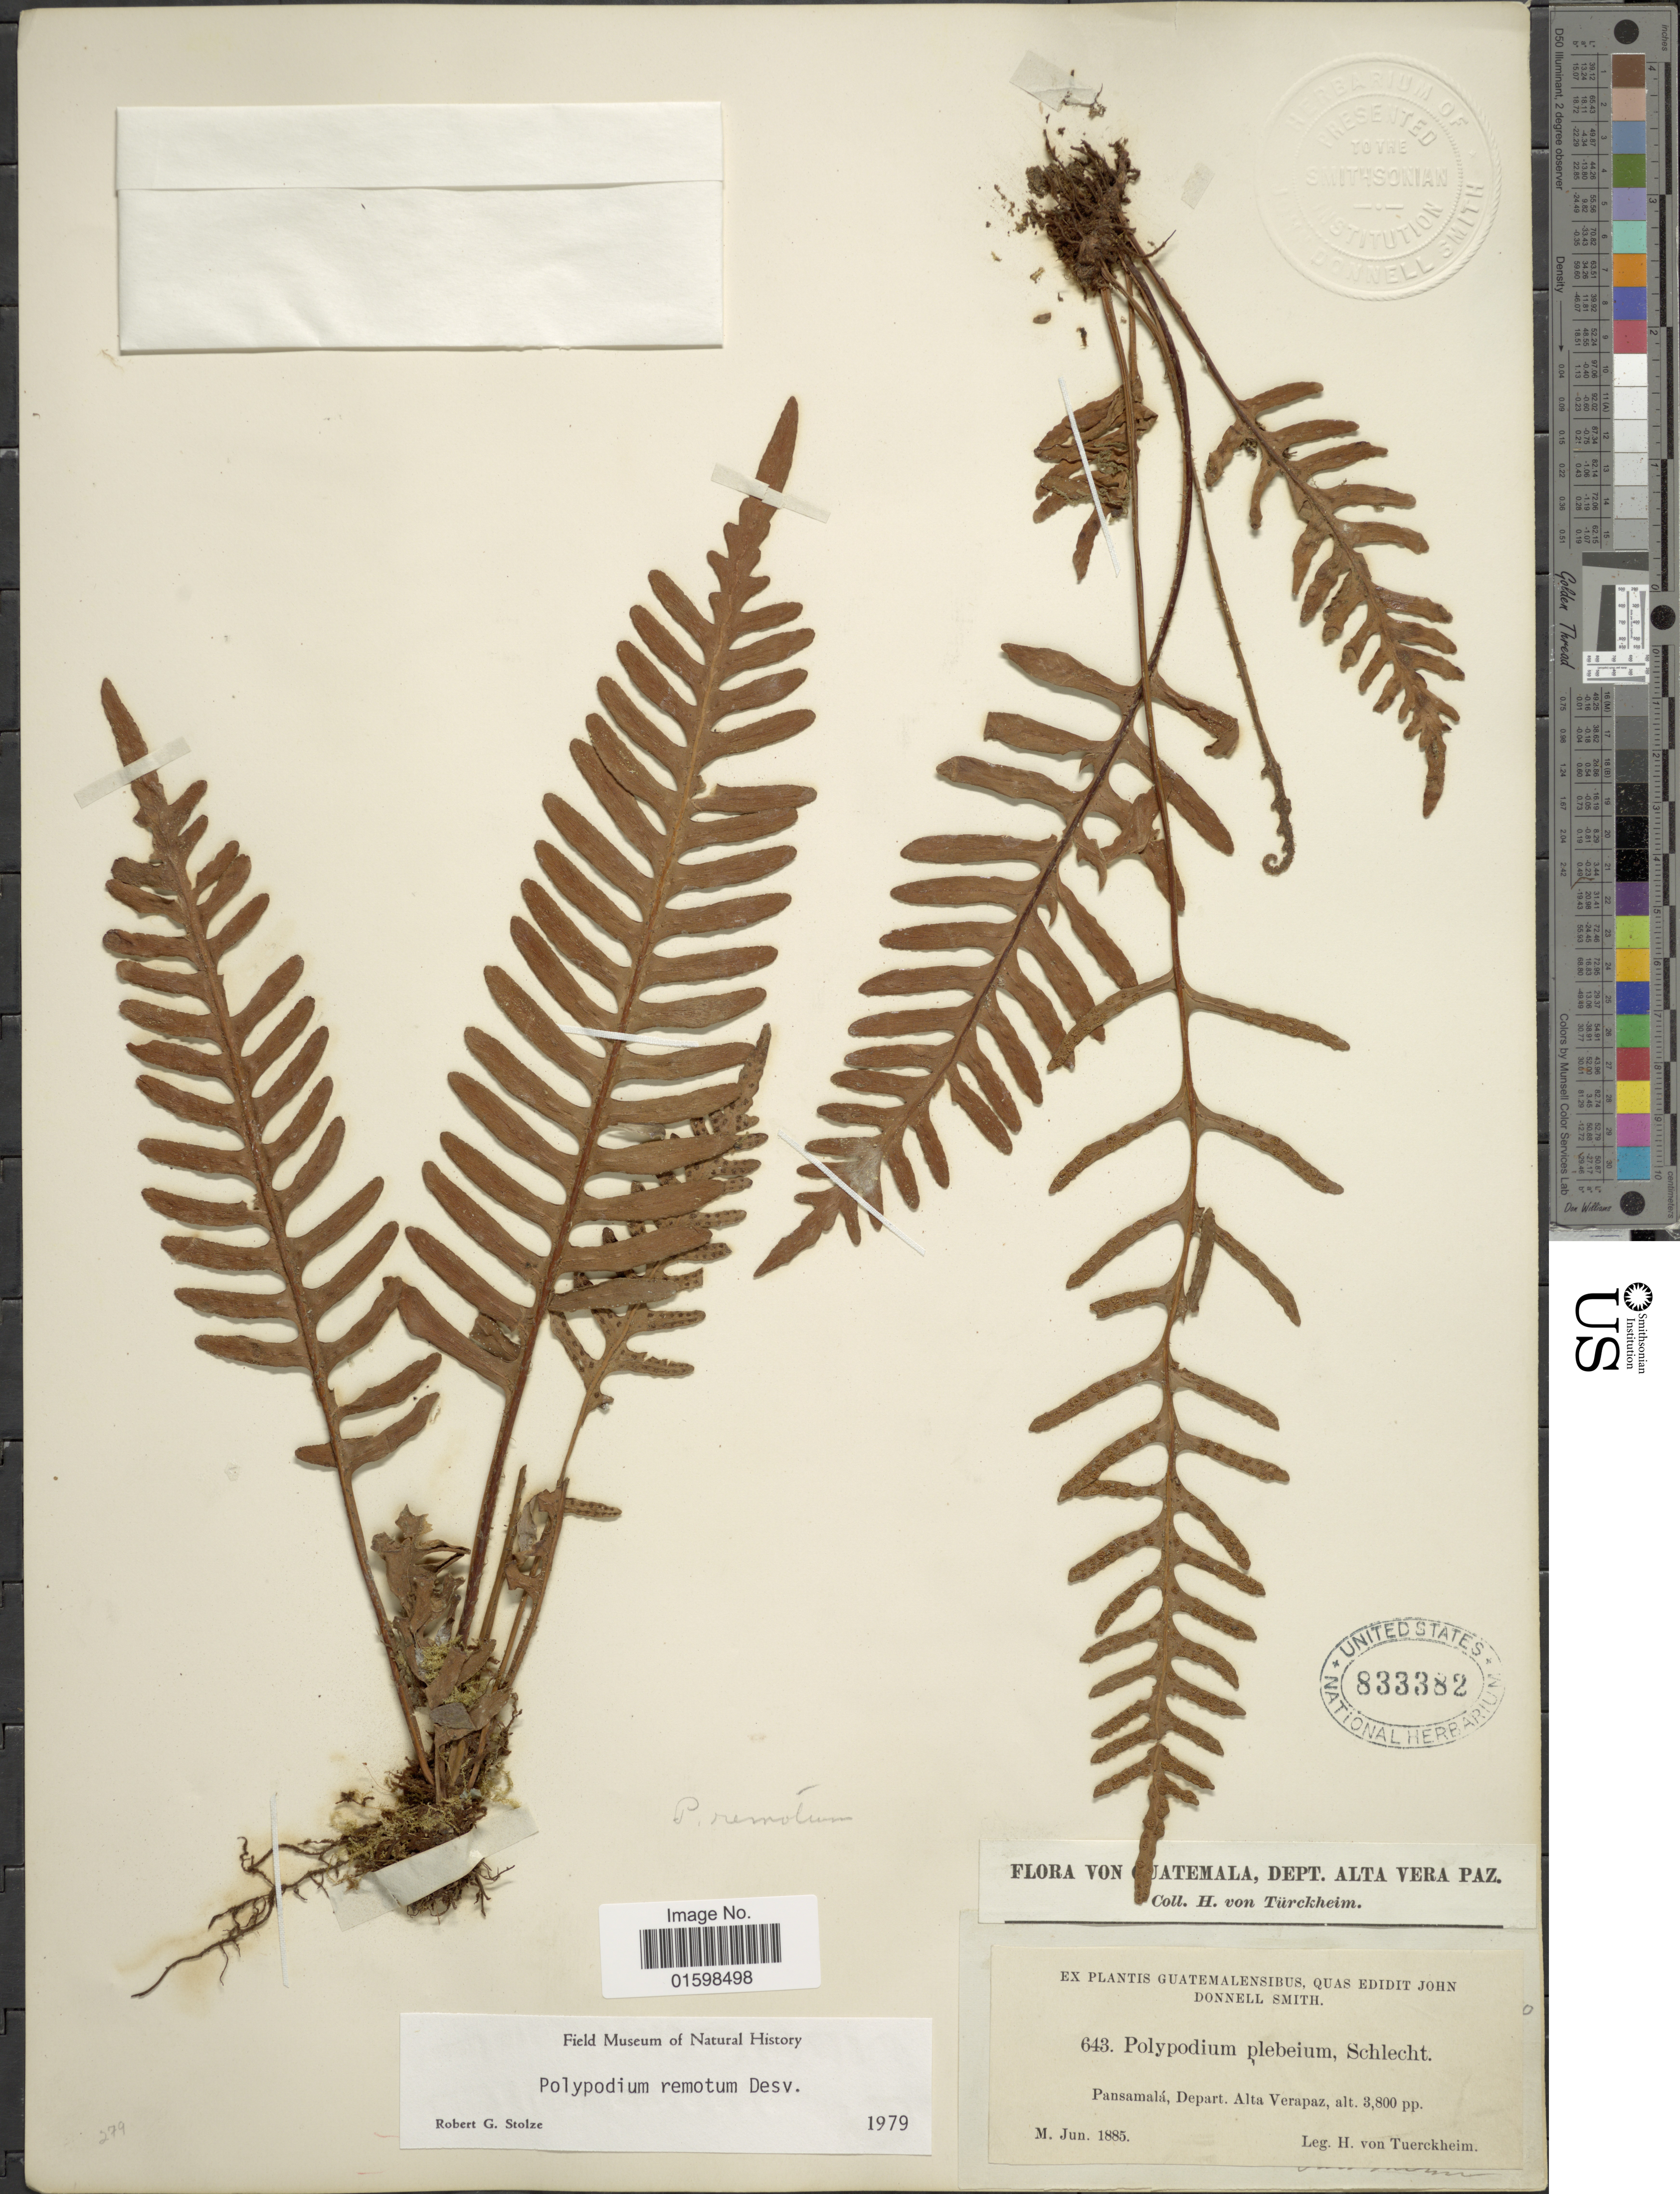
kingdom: Plantae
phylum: Tracheophyta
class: Polypodiopsida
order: Polypodiales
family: Polypodiaceae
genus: Pleopeltis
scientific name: Pleopeltis remota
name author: (Desv.) A.R. Sm.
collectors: H. von Türckheim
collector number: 643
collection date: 1885-06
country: Guatemala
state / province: Alta Verapaz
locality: Pansamalá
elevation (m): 1158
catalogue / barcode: US 833382